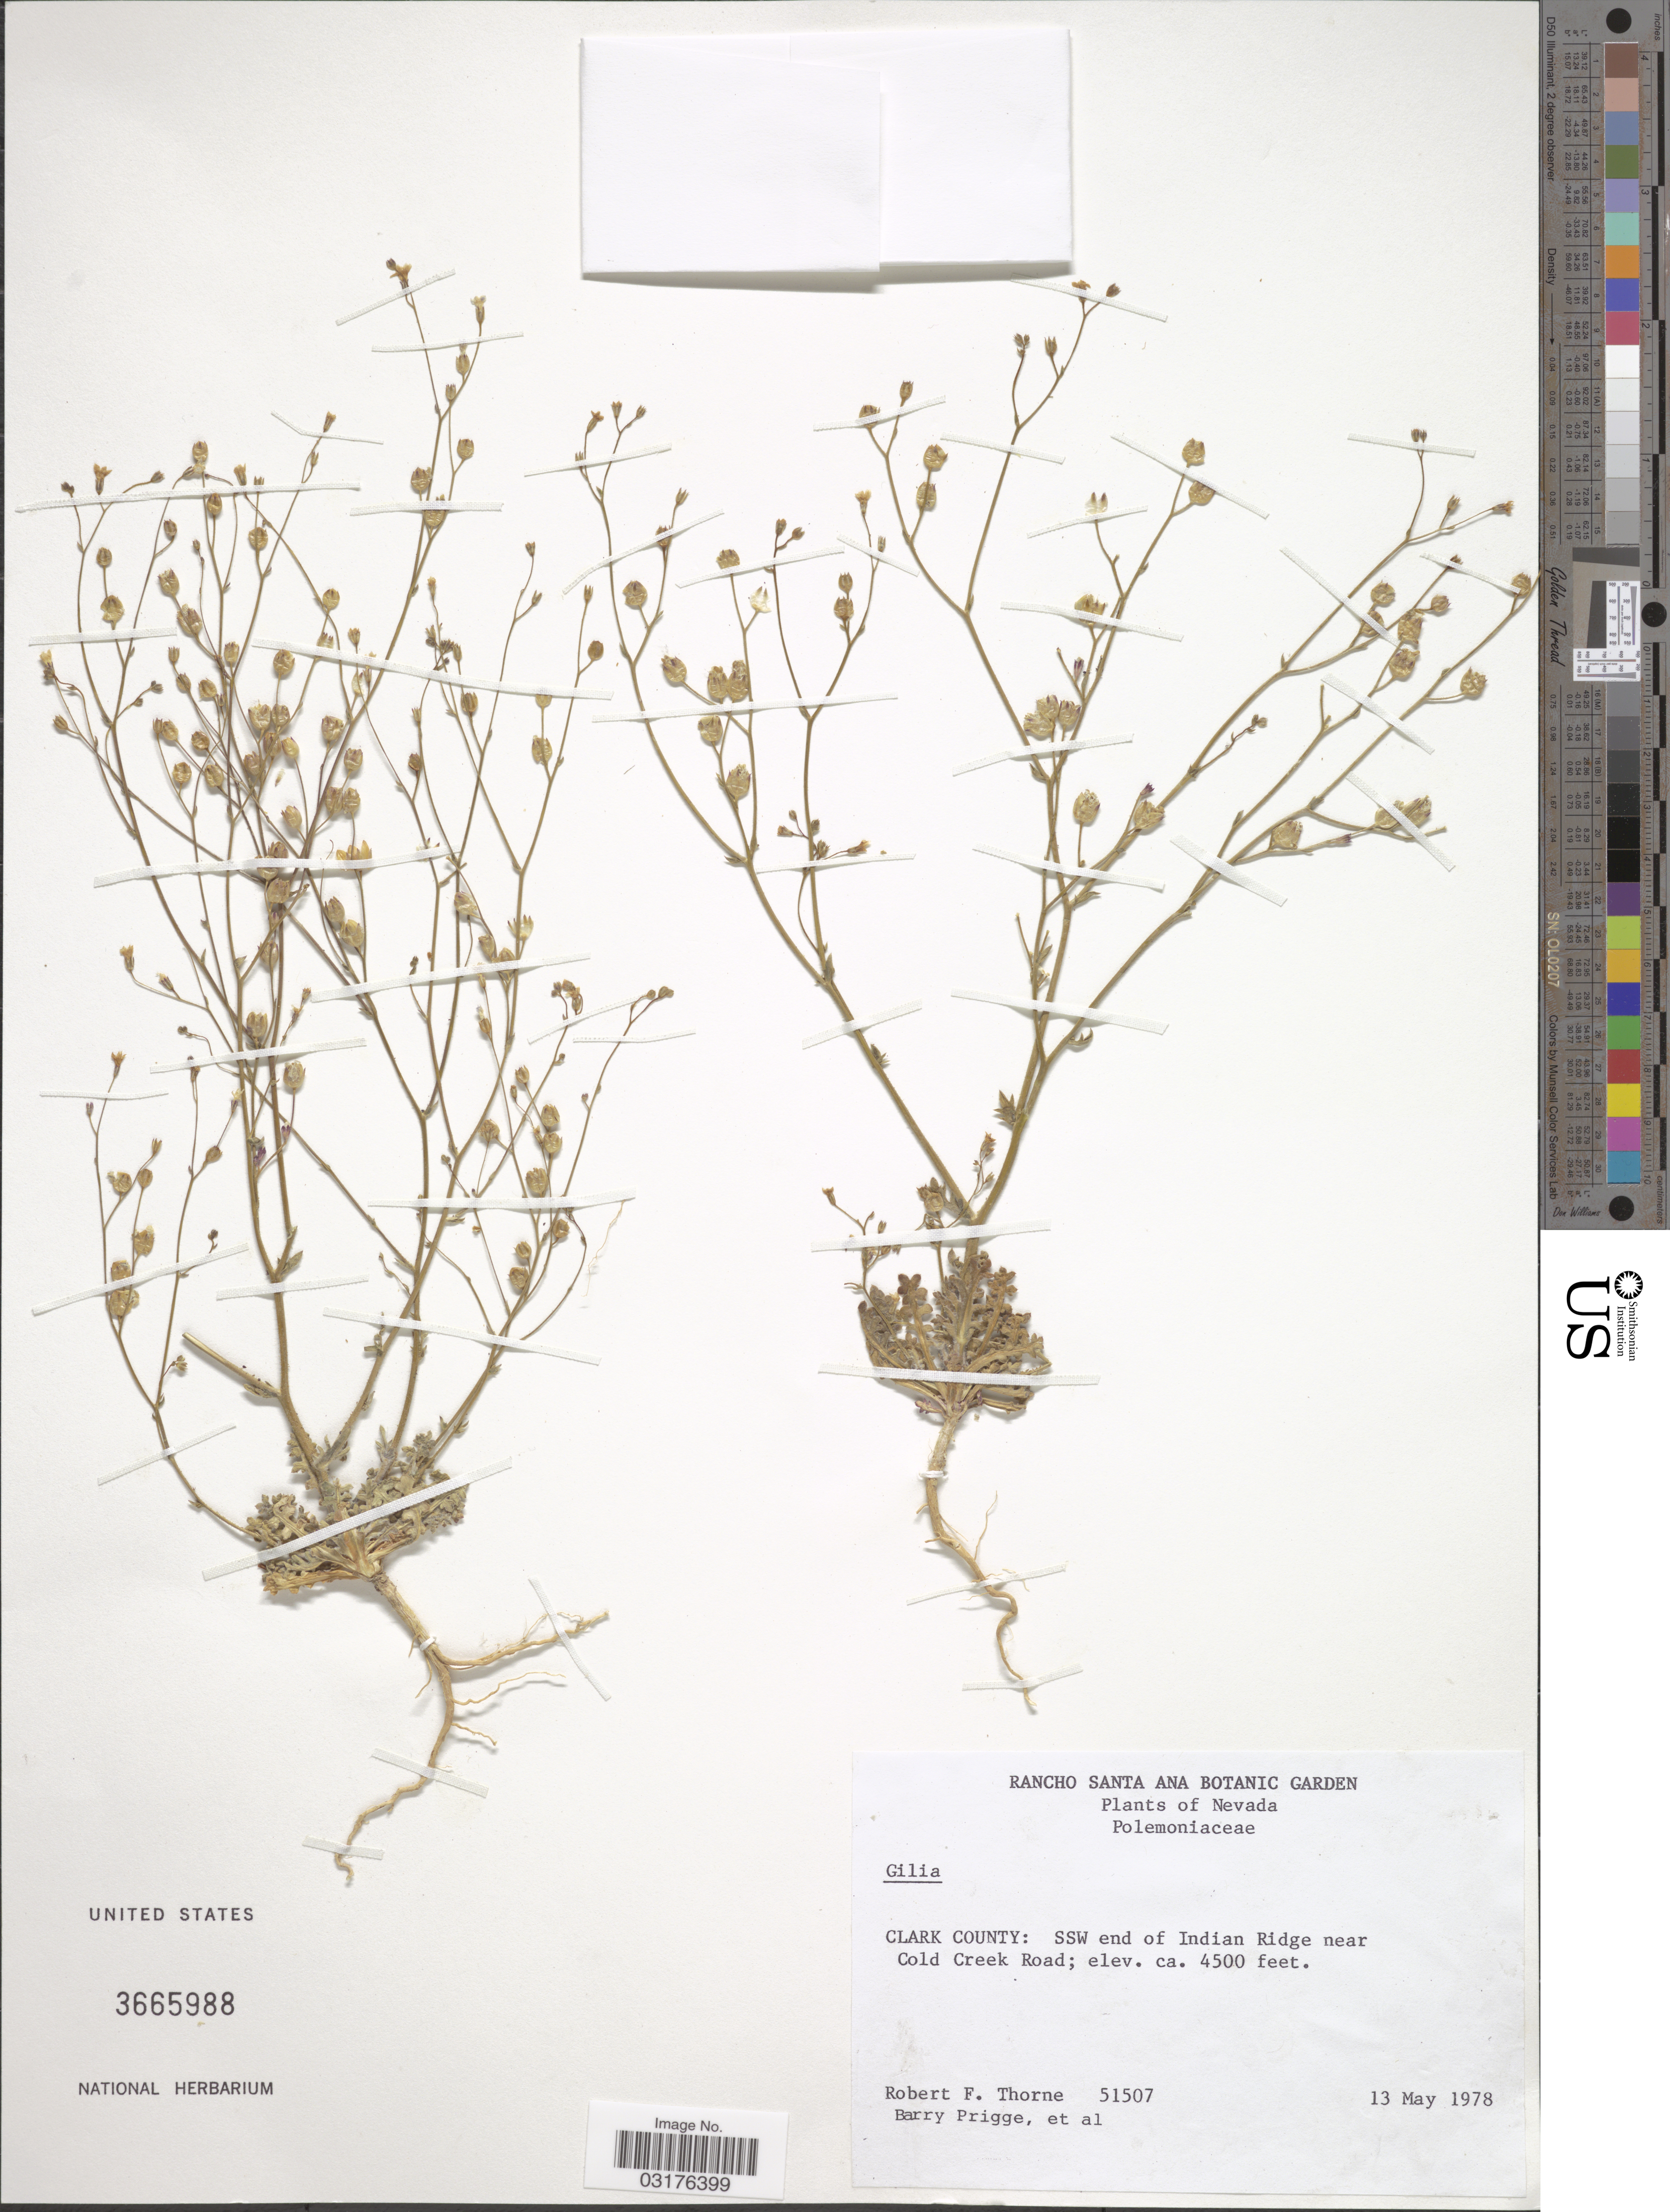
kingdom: Plantae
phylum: Tracheophyta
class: Magnoliopsida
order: Ericales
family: Polemoniaceae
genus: Gilia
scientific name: Gilia sp.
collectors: R. F. Thorne, B. Prigge & et al.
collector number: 51507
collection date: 1978-05-13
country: United States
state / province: Nevada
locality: Clark County: SSW end of Indian Ridge near Cold Creek Road.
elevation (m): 1372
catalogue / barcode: US 3665988